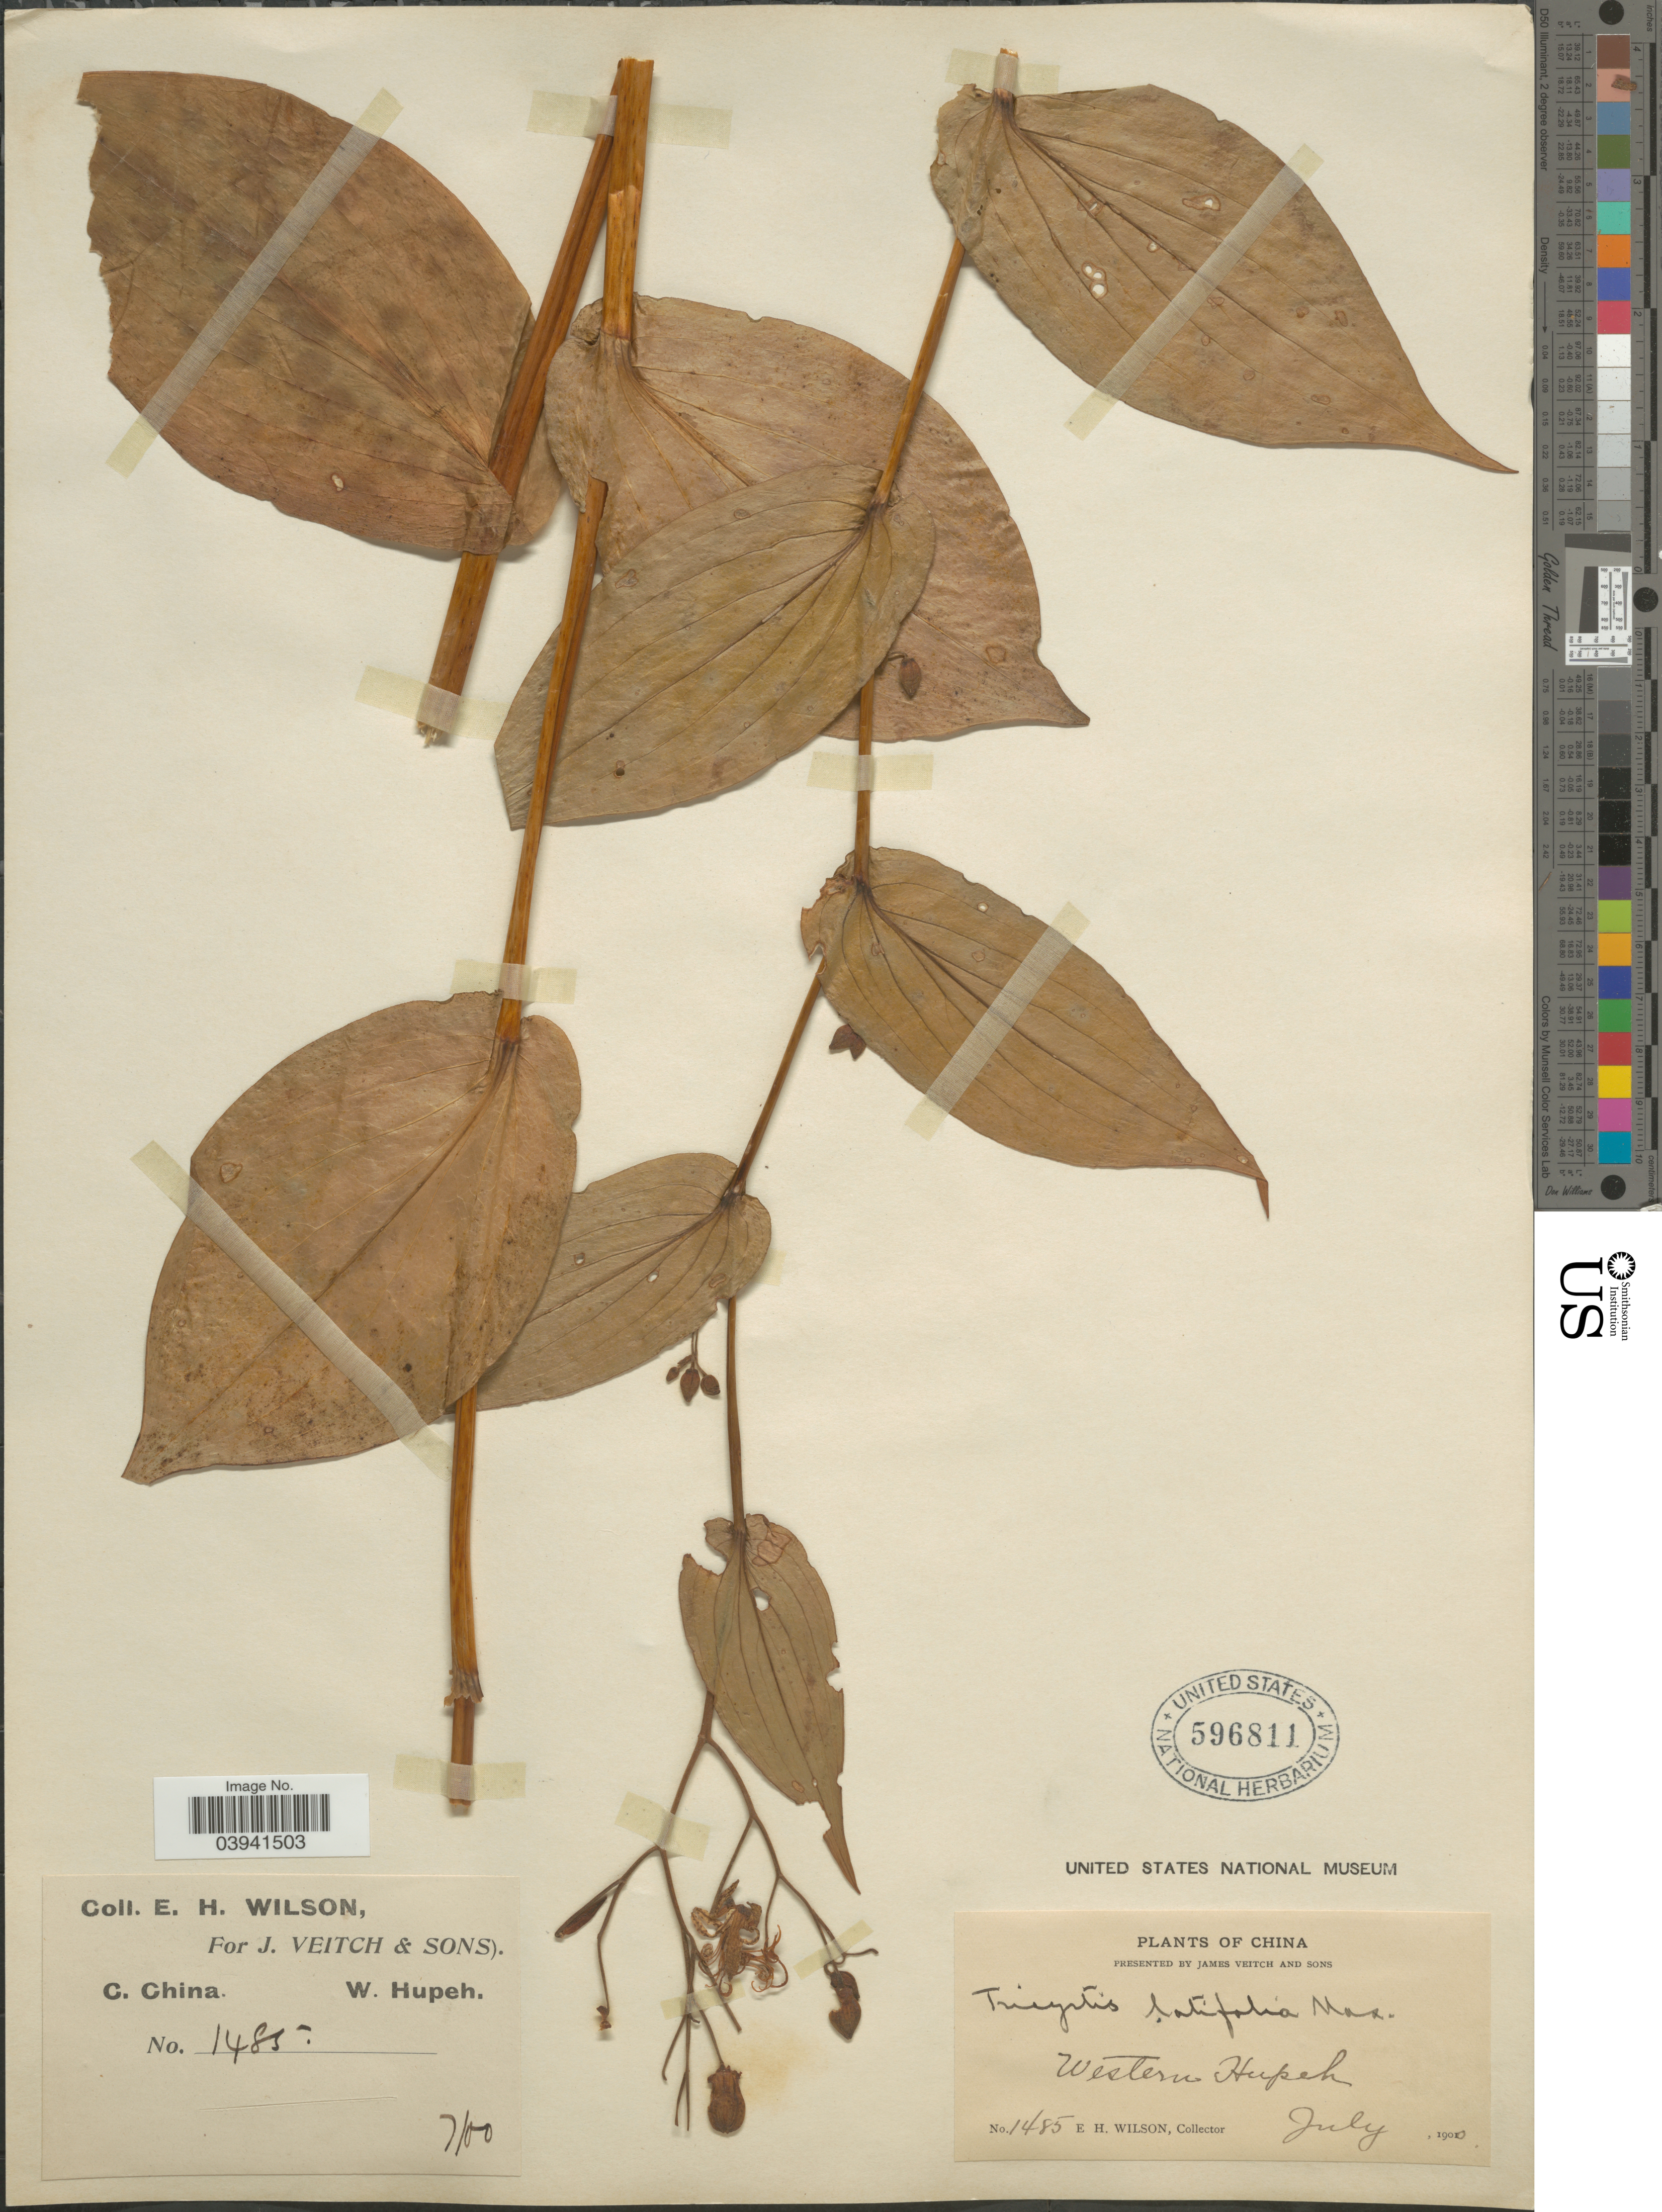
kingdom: Plantae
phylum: Tracheophyta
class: Liliopsida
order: Liliales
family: Liliaceae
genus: Tricyrtis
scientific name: Tricyrtis macropoda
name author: Miq.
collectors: E. Wilson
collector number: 1485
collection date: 1900-07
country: China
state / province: Hubei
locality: C. China. Western Hupeh.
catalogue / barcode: US 596811